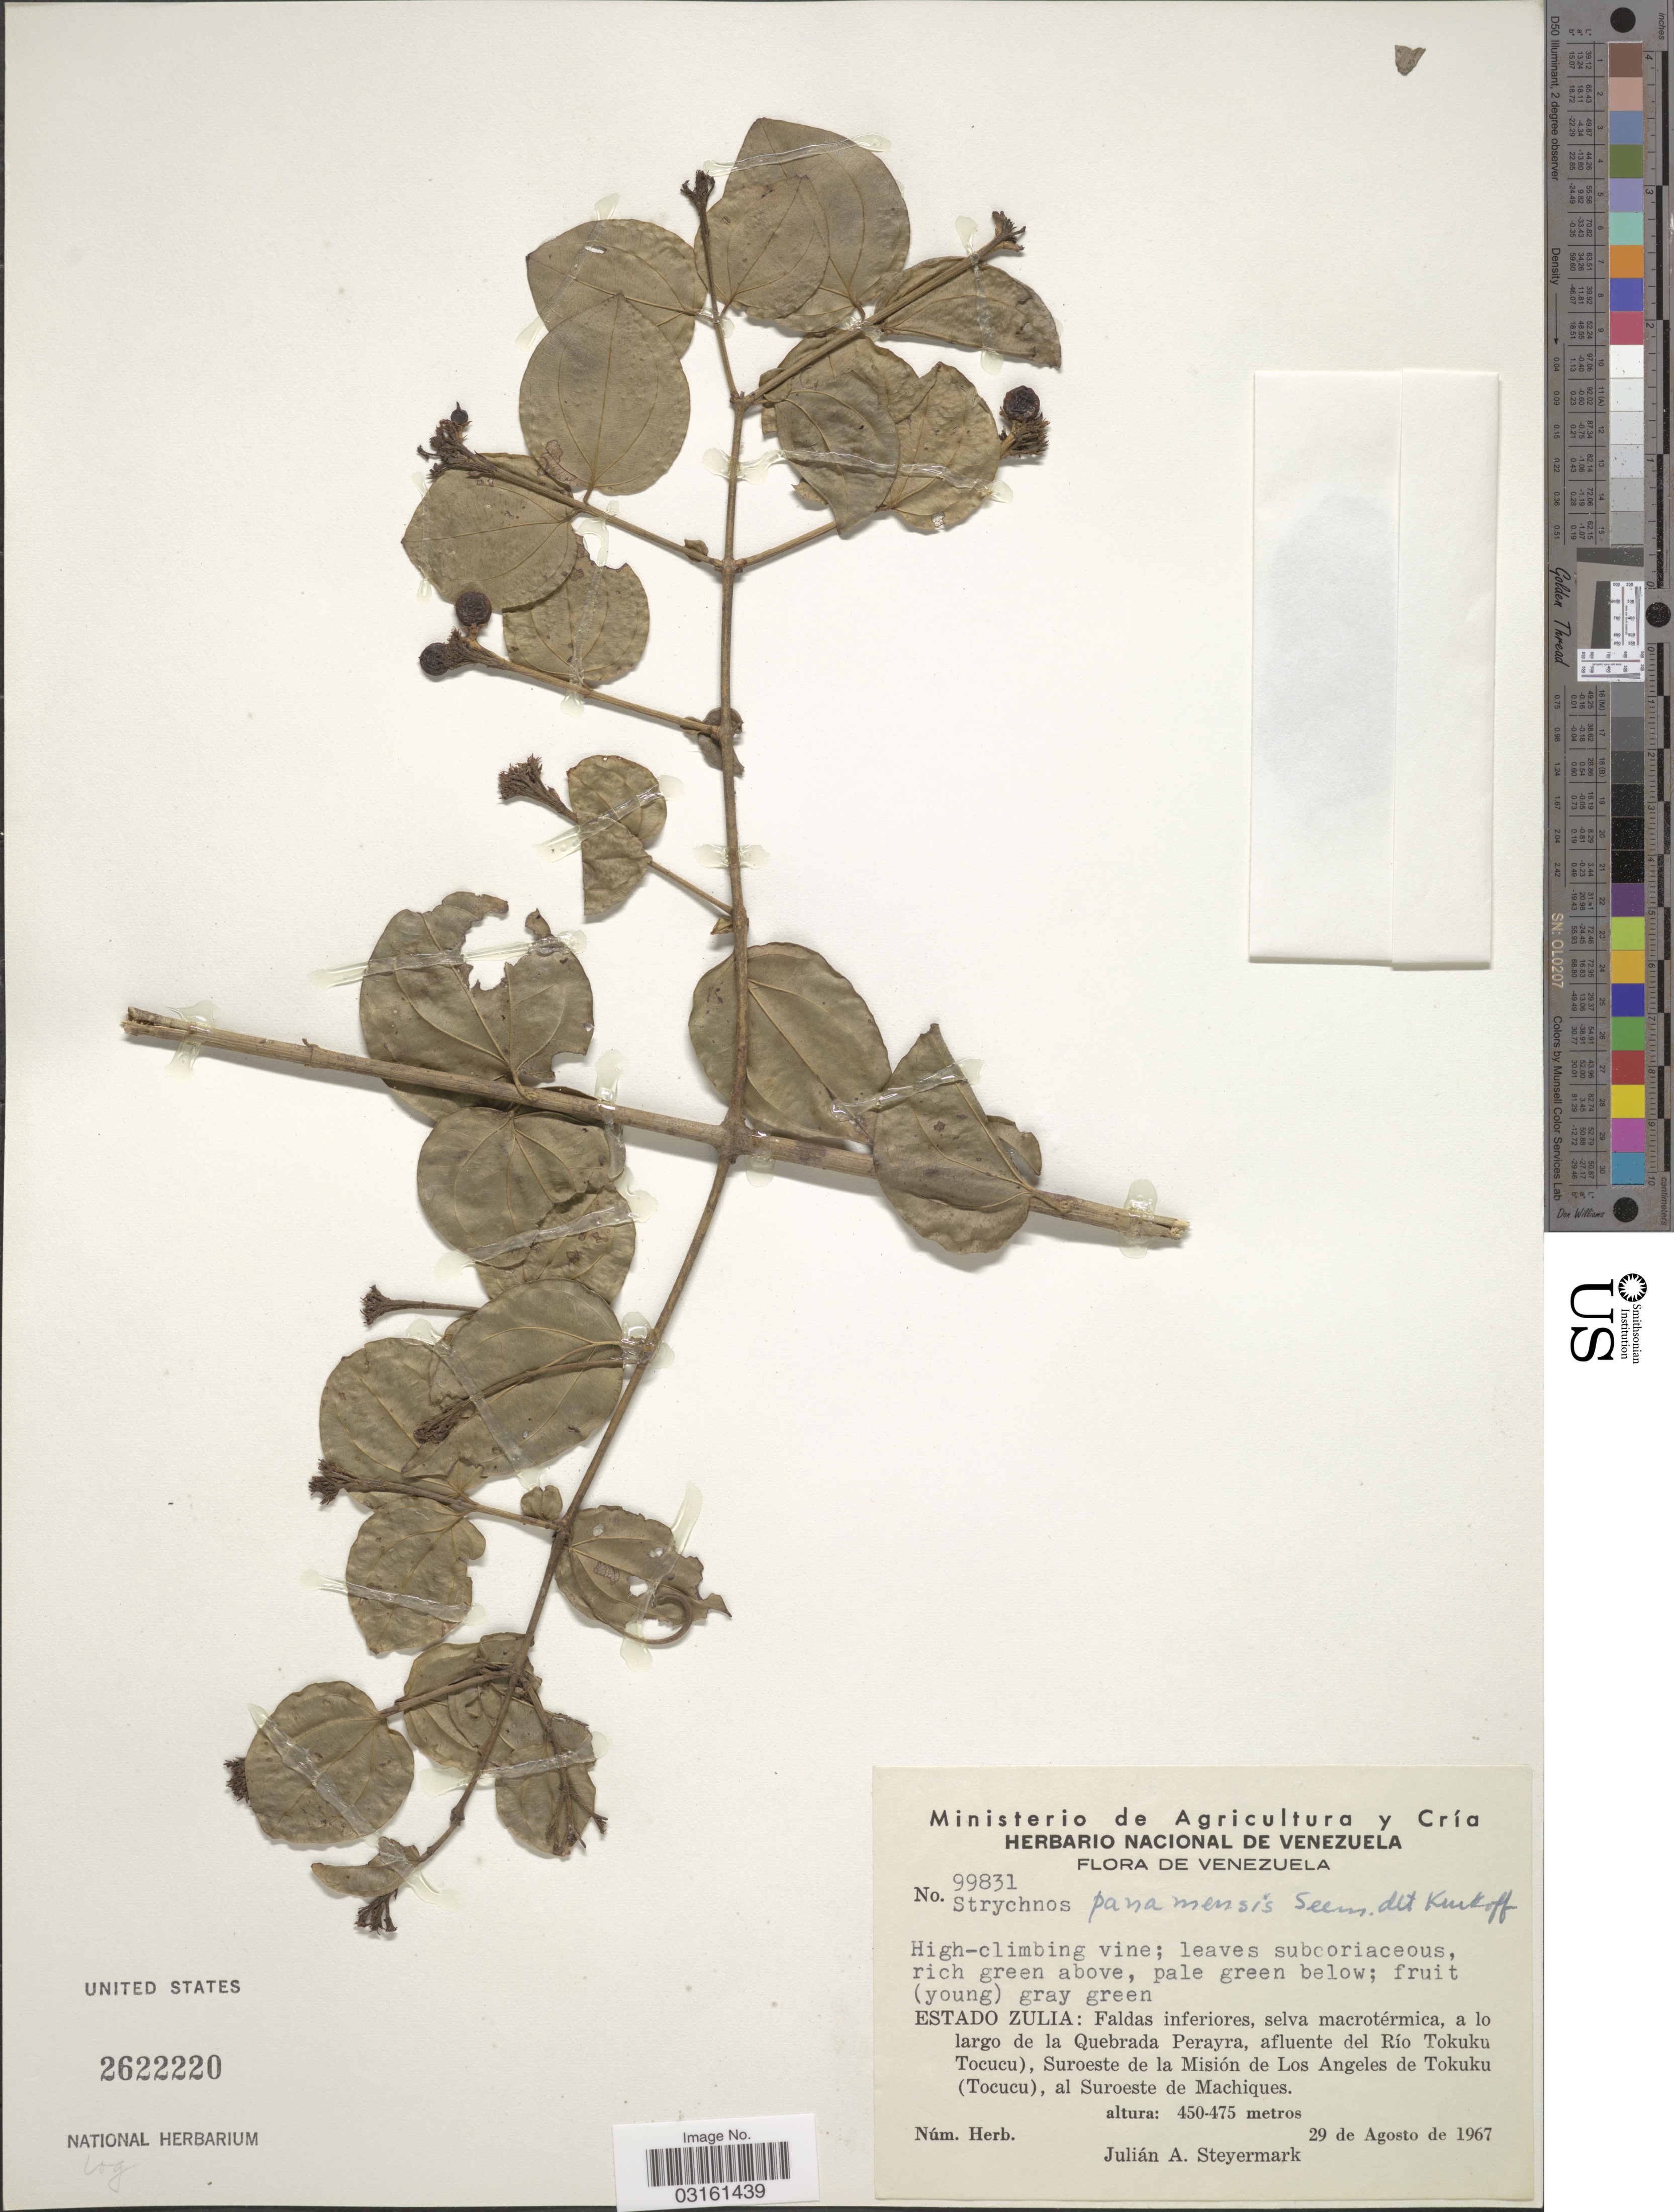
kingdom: Plantae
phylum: Tracheophyta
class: Magnoliopsida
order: Gentianales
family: Loganiaceae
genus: Strychnos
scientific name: Strychnos panamensis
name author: Seem.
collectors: J. Steyermark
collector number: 99831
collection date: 1967-08-29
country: Venezuela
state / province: Zulia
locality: Faldas inferiores, selva macrotérmica, a lo largo del la Quebrada Perayra, afluente del Río Tokuku Tocucu), Suroeste de la Misión de Los Angeles de Tokuku (Tocucu), al Suroeste de Machiques).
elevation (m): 450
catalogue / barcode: US 2622220